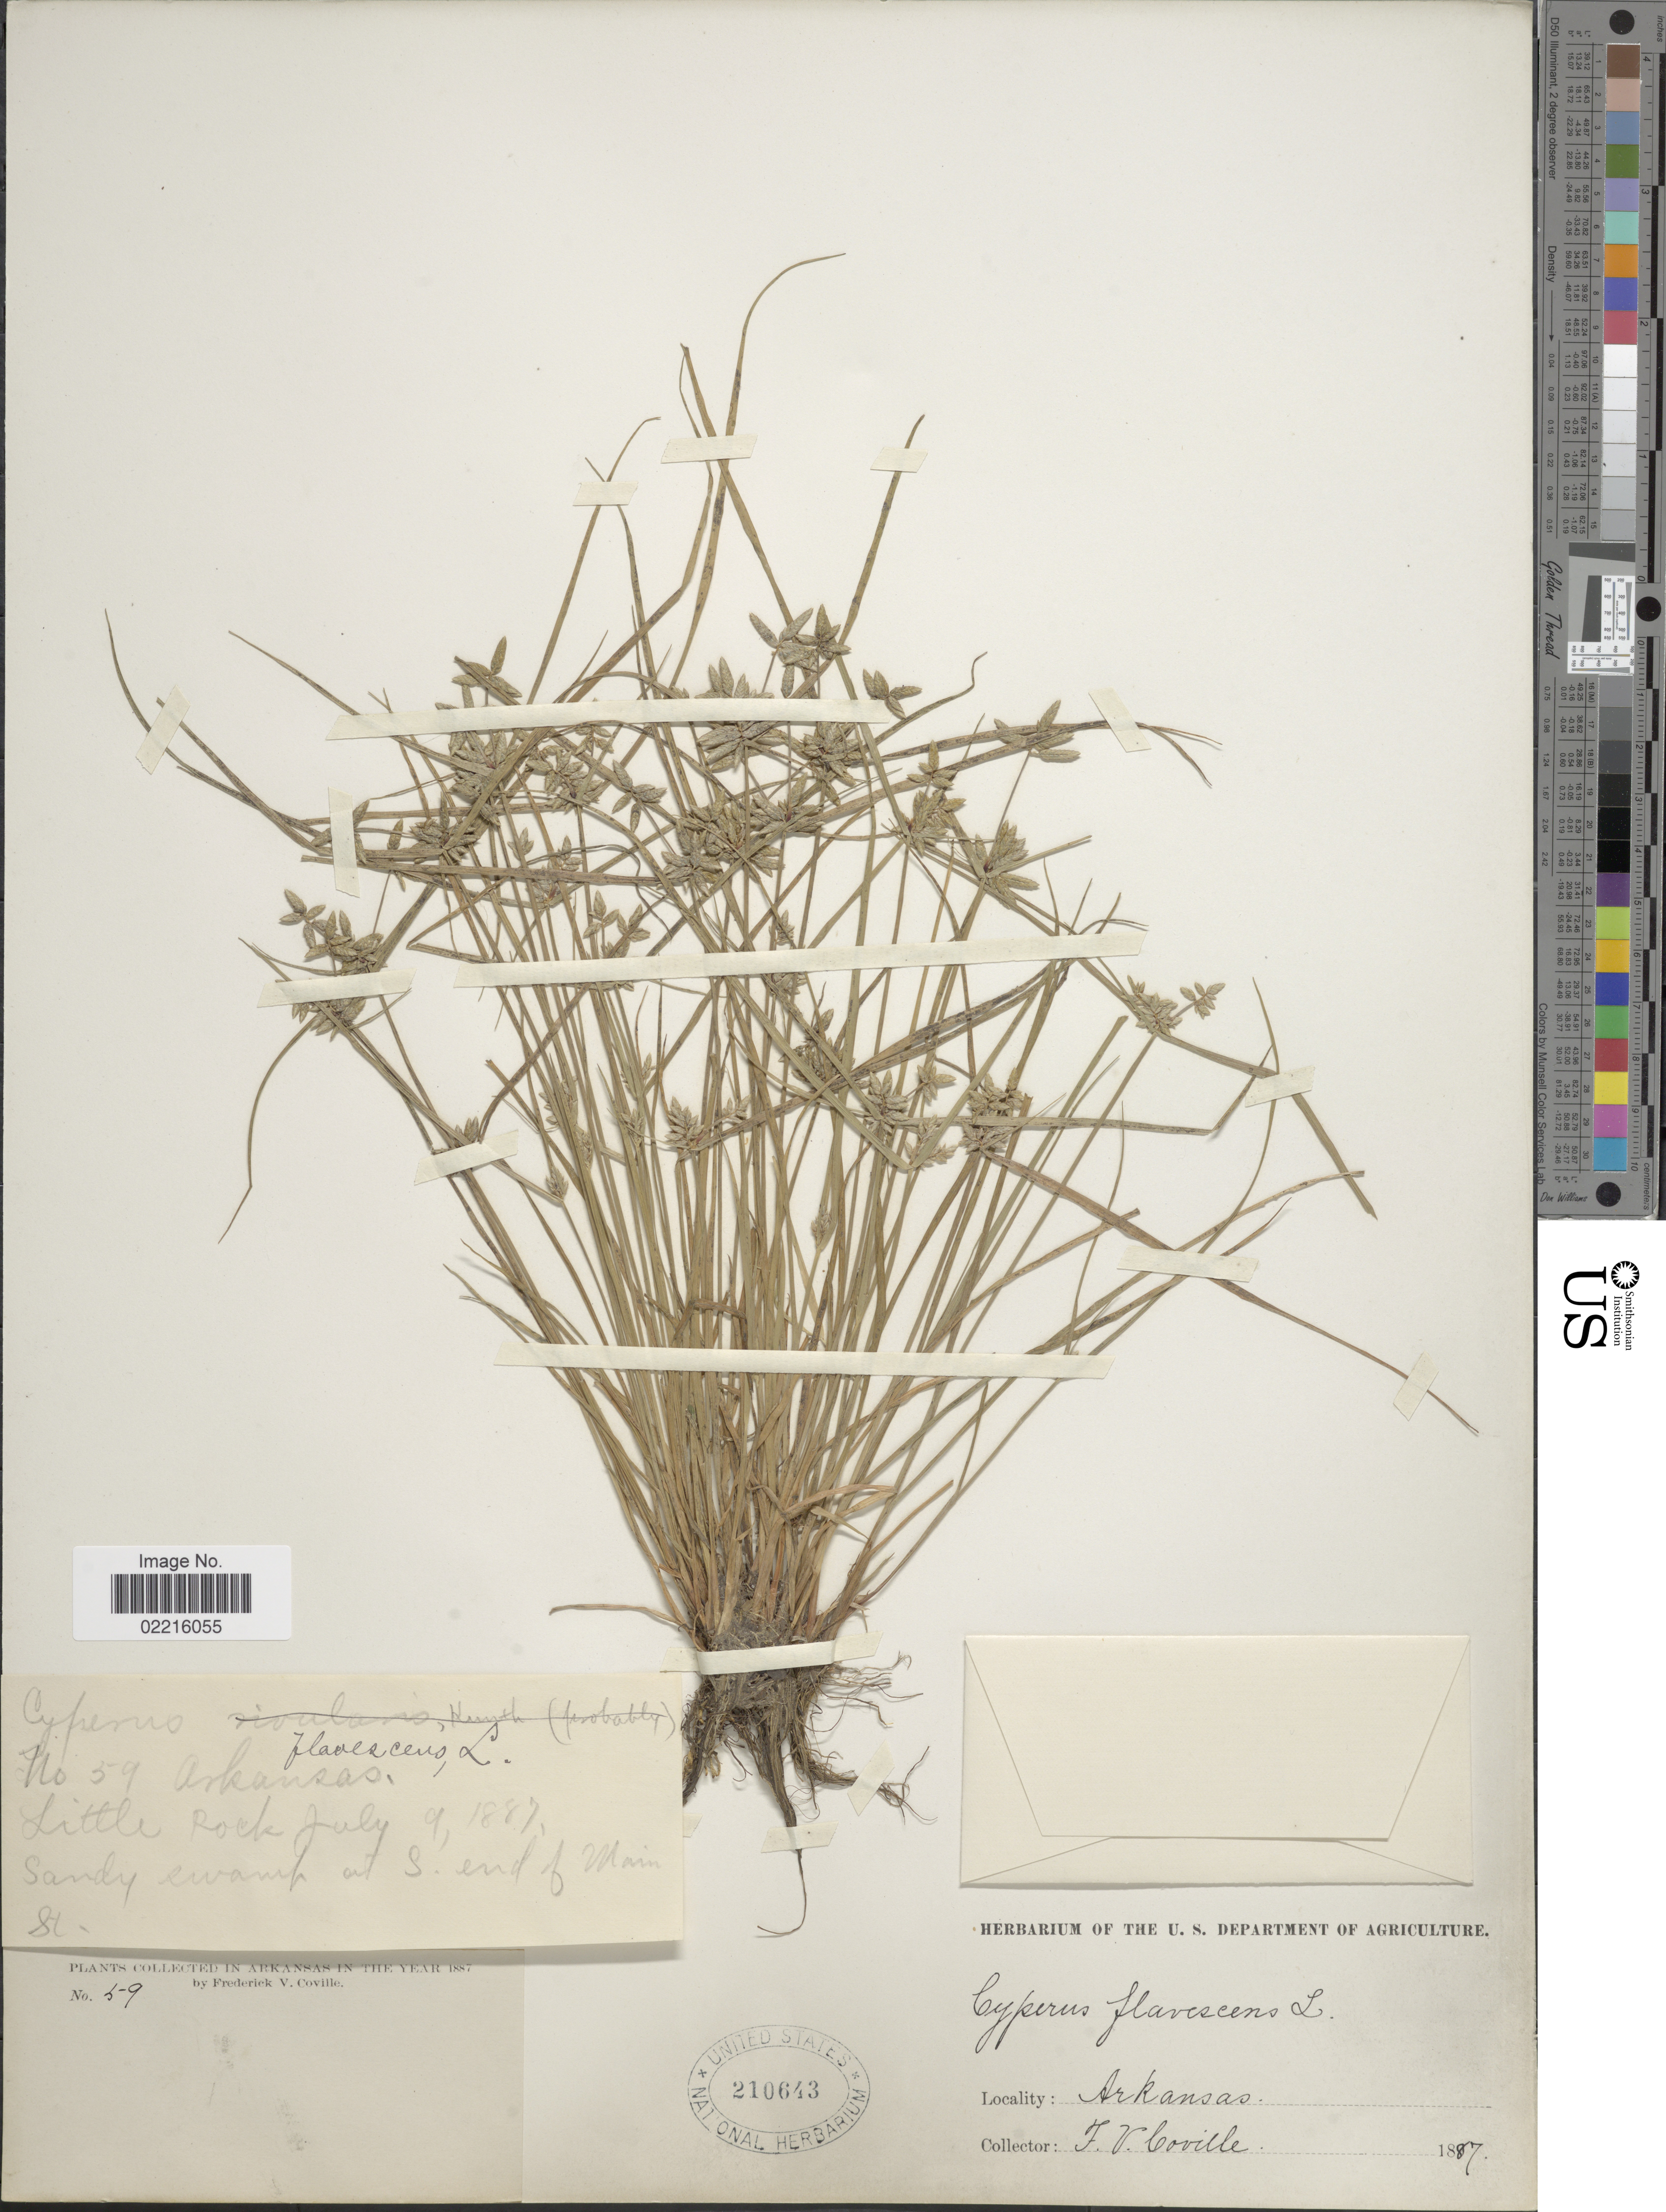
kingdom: Plantae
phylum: Tracheophyta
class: Liliopsida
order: Poales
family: Cyperaceae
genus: Cyperus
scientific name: Cyperus flavescens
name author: L.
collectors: F. V. Coville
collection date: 1887-07-09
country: United States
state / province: Arkansas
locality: Little Rock, Sandy swamp at S end of Main St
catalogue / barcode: US 210643